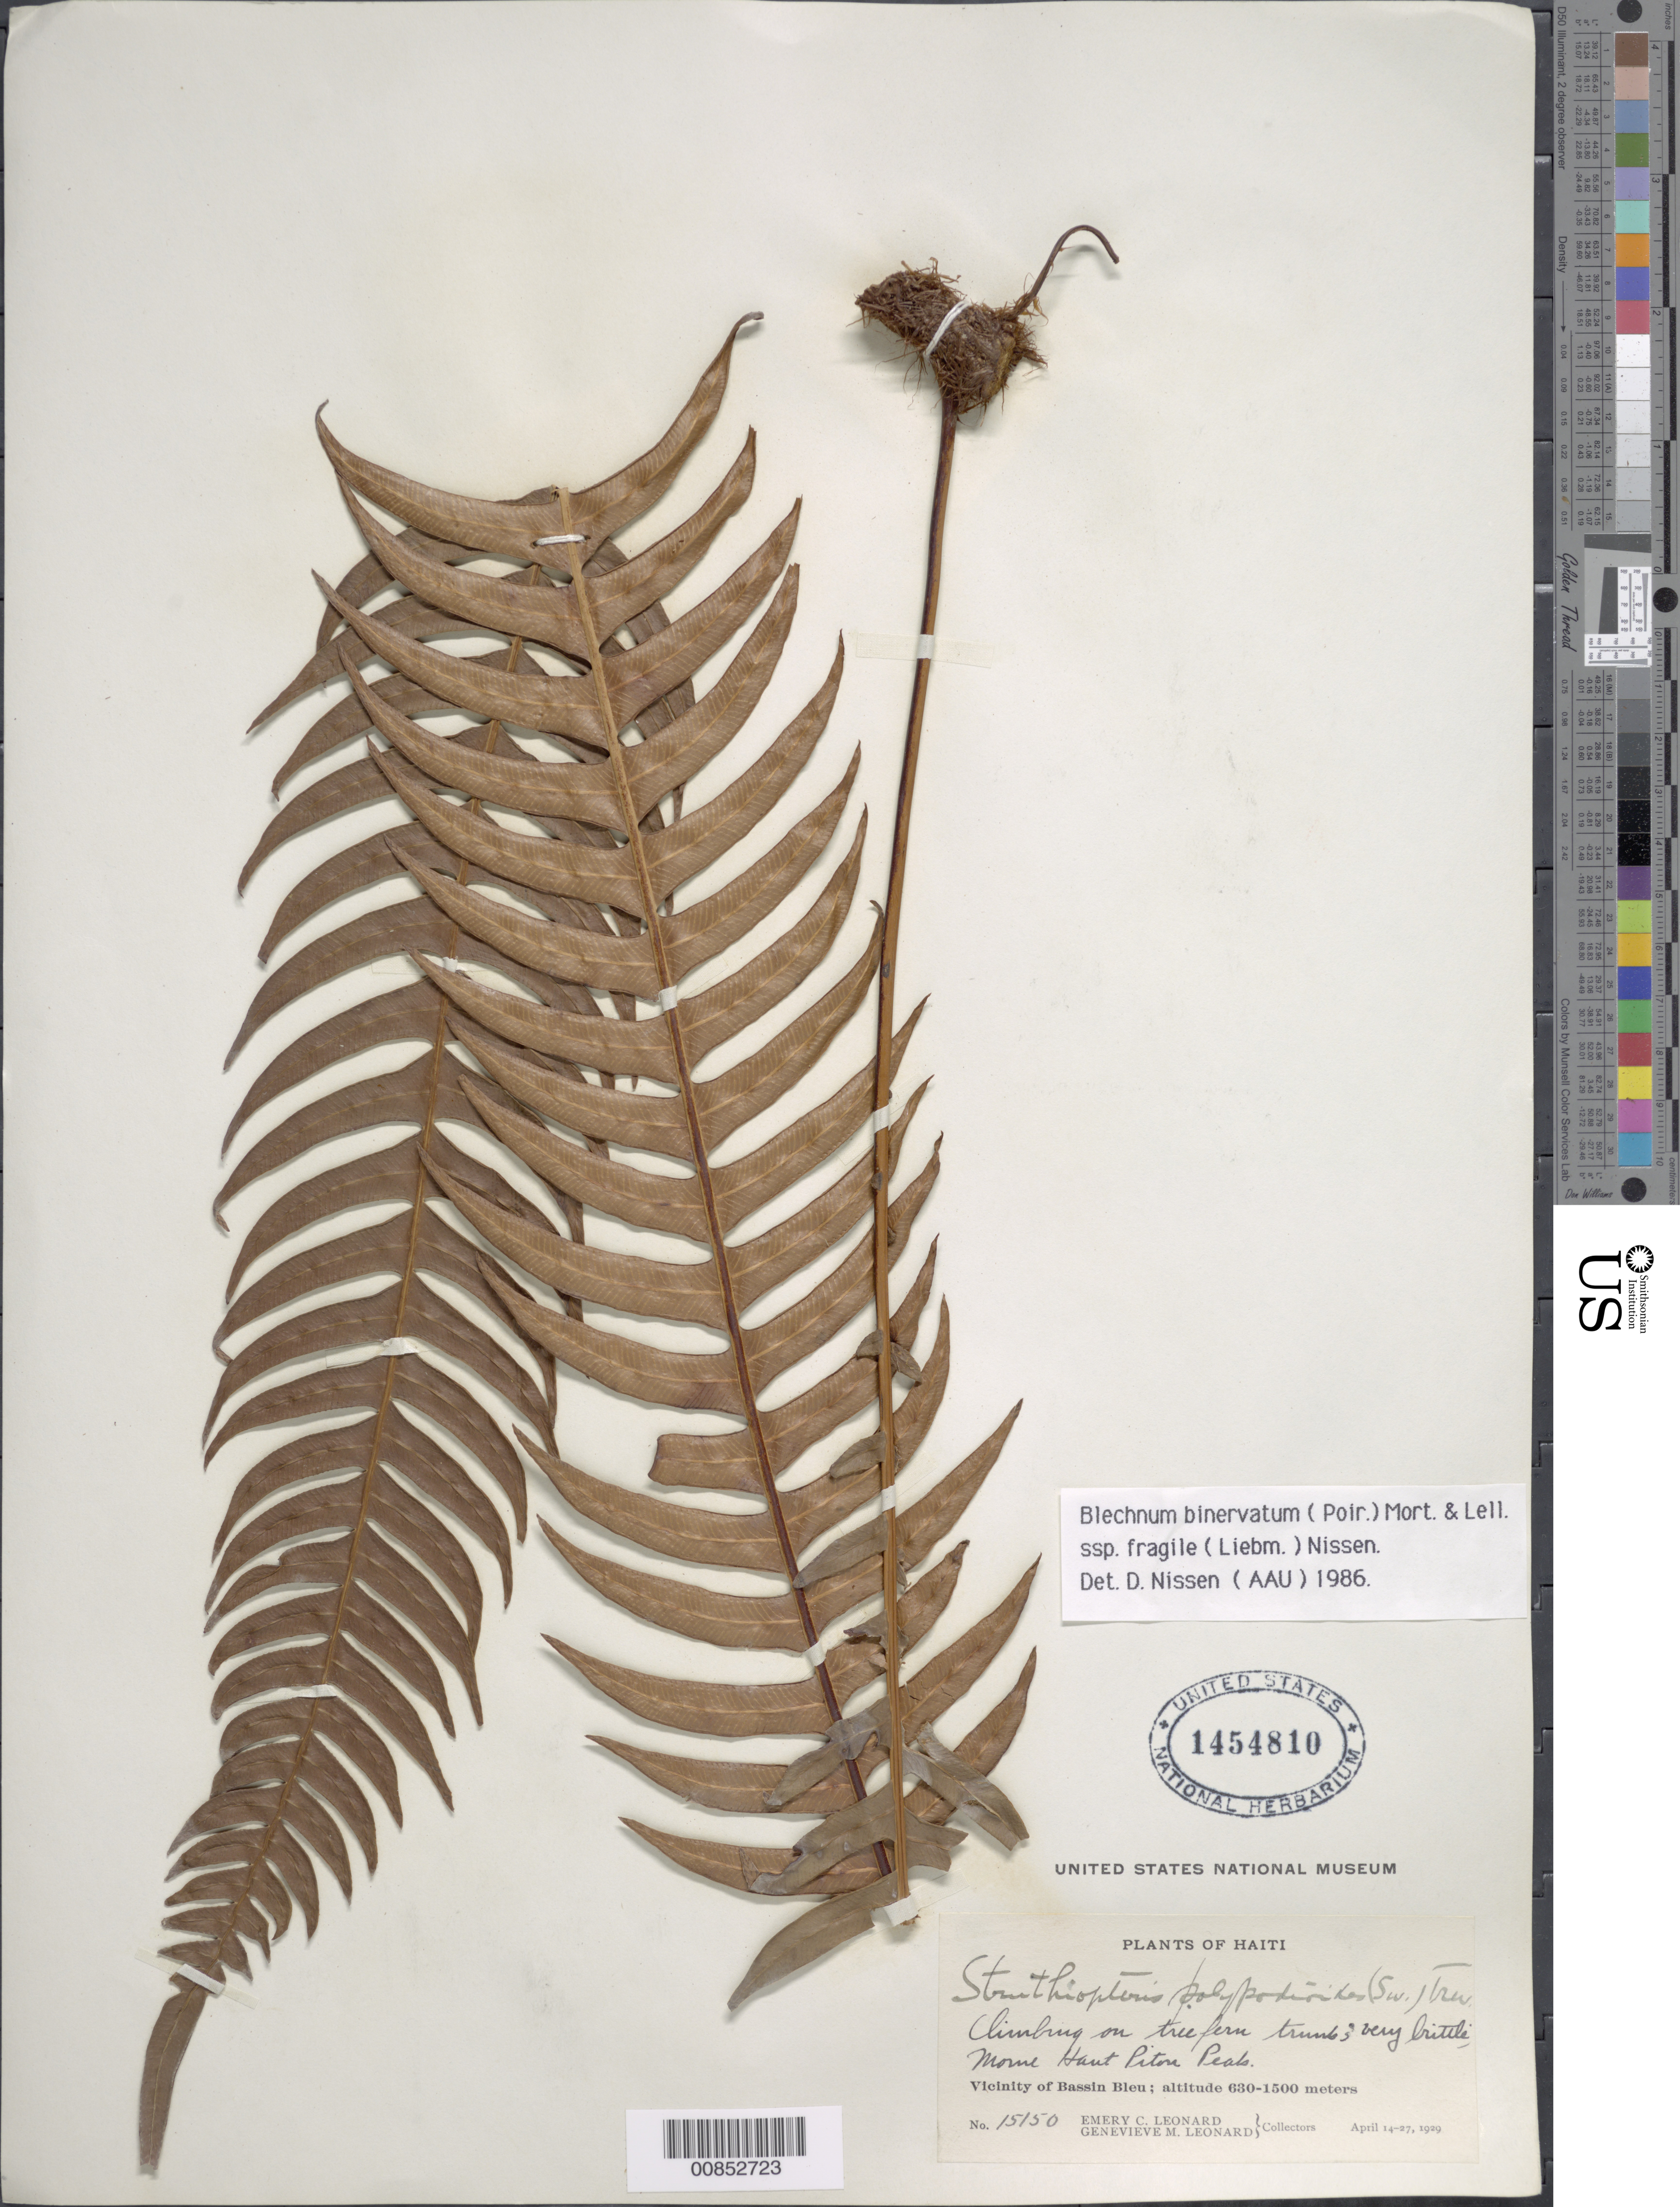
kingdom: Plantae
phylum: Tracheophyta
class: Polypodiopsida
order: Polypodiales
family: Blechnaceae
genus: Blechnum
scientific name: Blechnum fragile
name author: (Liebm.) C.V. Morton & Lellinger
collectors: E. C. Leonard & G. M. Leonard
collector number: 15150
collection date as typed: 14 Apr 1929 to 27 Apr 1929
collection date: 1929-04-14/1929-04-27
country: Haiti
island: Hispaniola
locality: Bassin Bleu vicinity, Morne Haut Piton Peak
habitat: On tree fern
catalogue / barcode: US 1454810